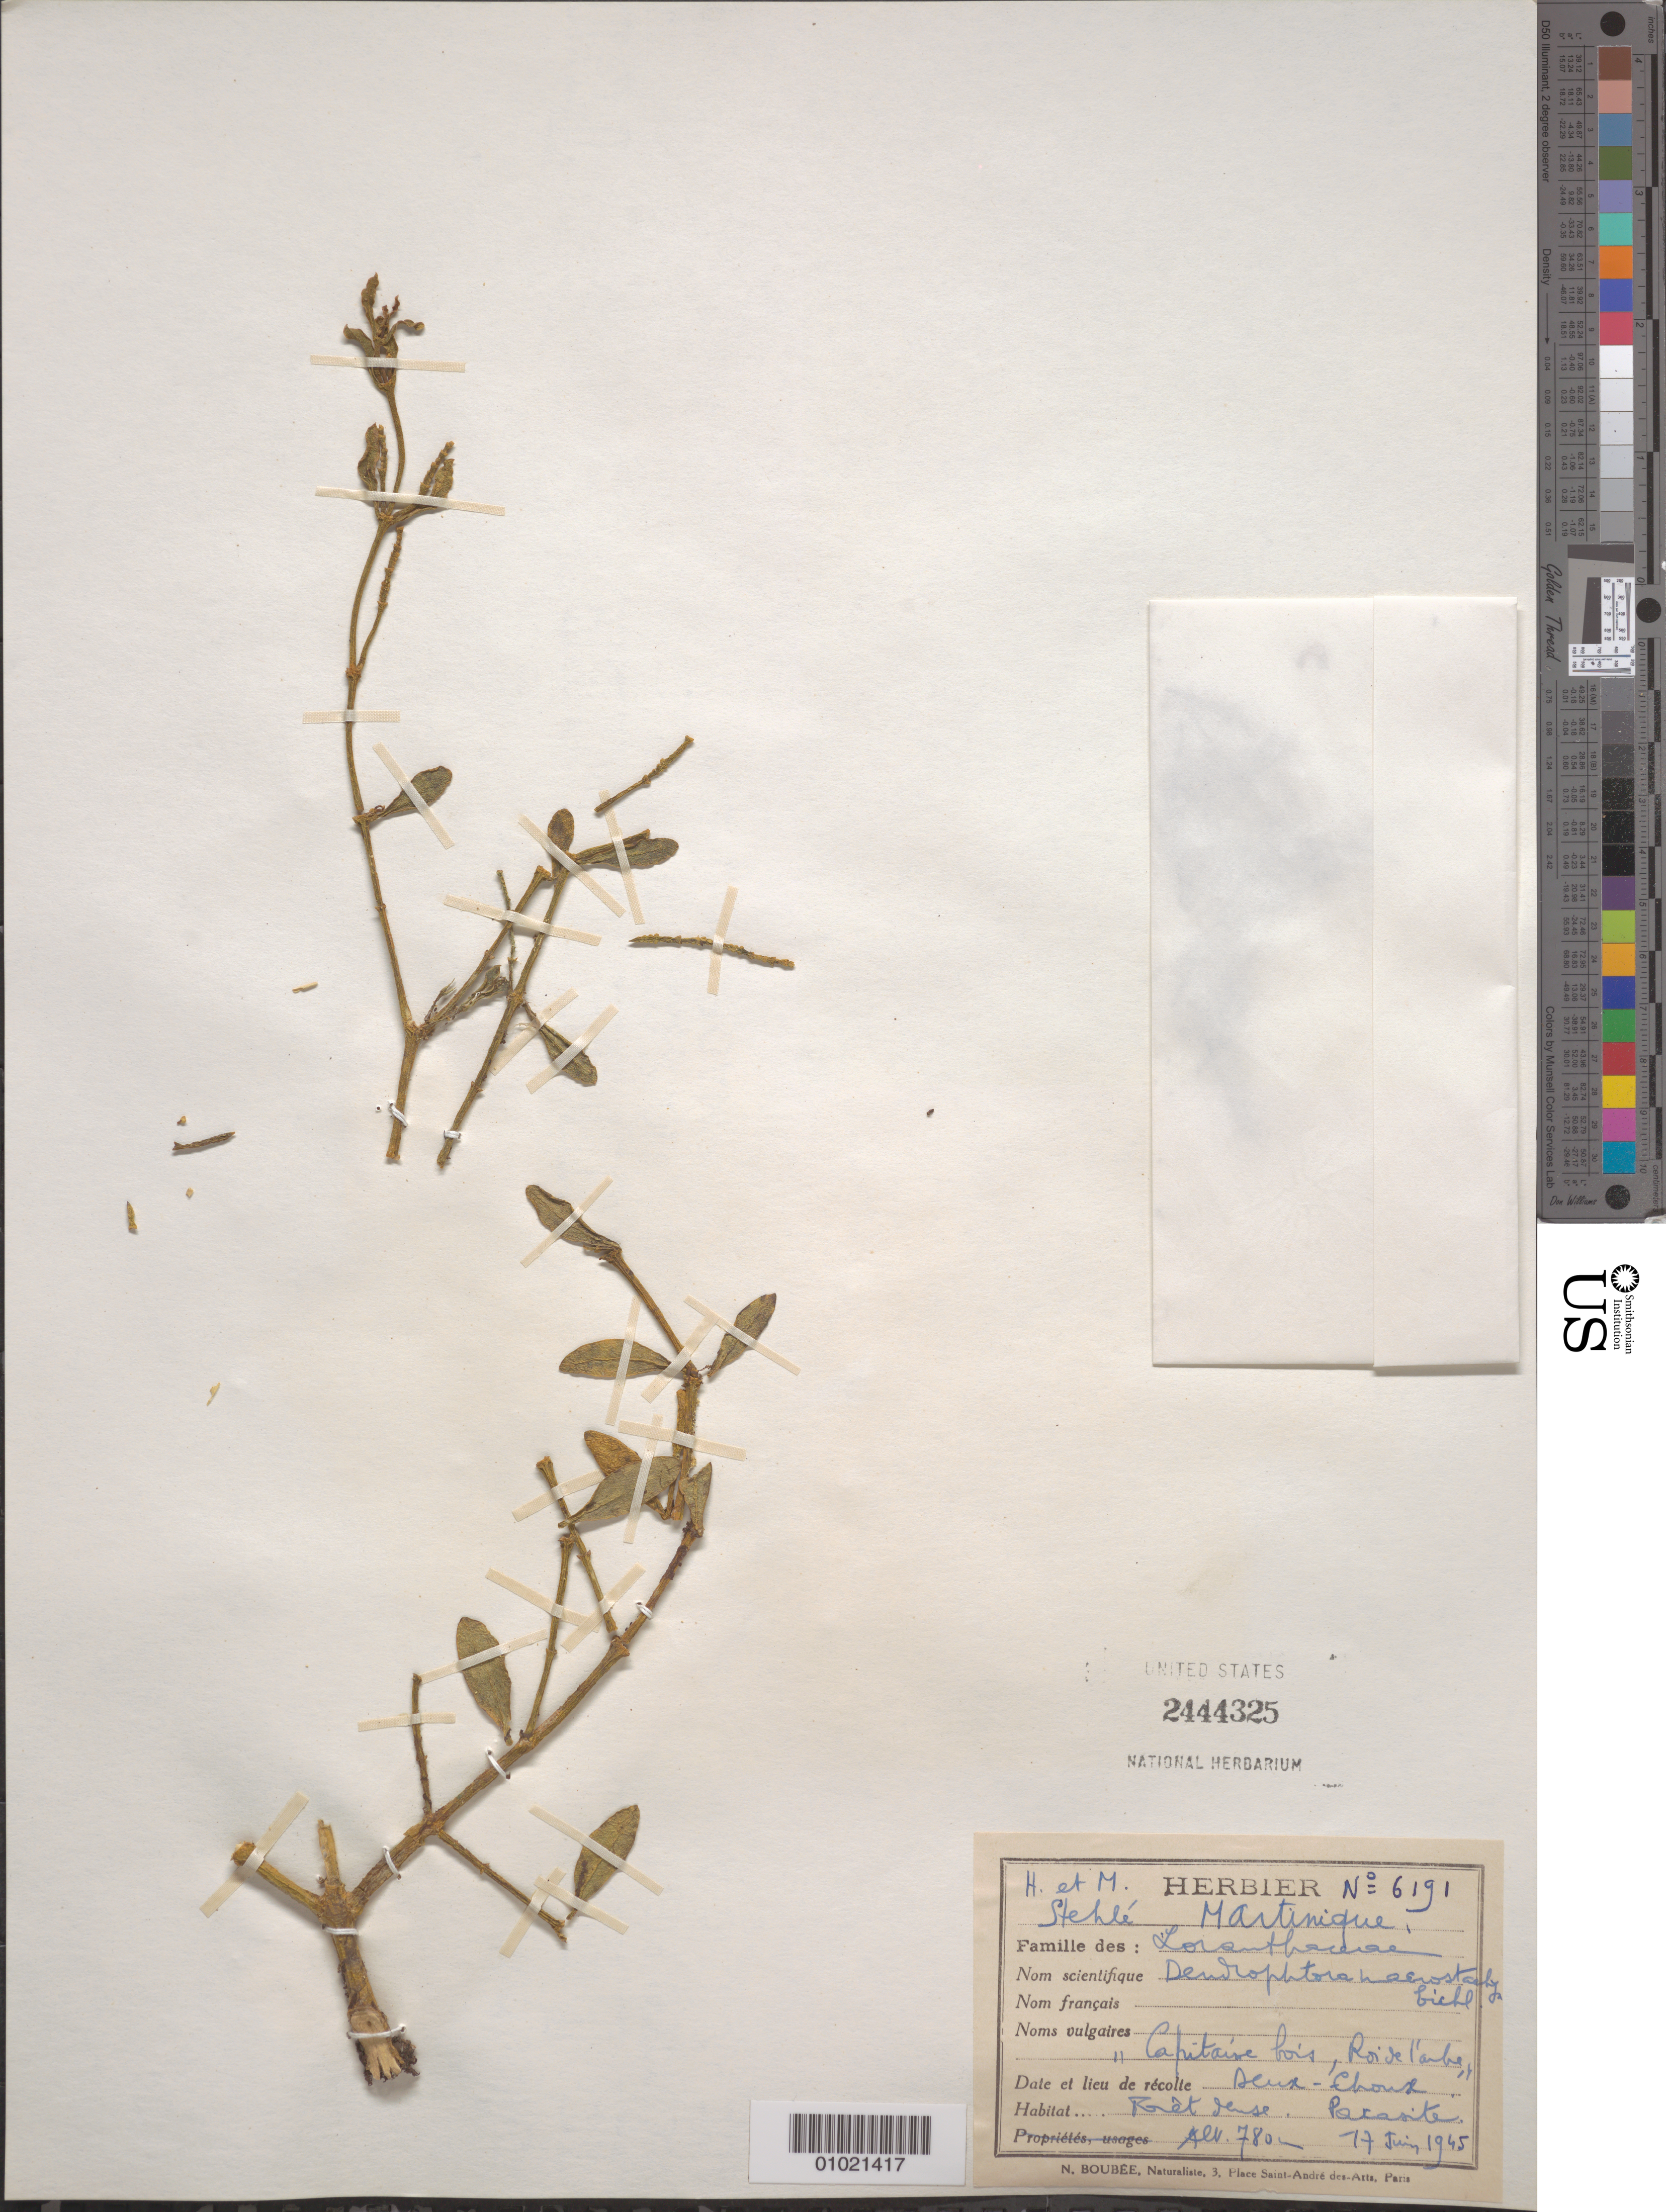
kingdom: Plantae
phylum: Tracheophyta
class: Magnoliopsida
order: Santalales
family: Viscaceae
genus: Dendrophthora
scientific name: Dendrophthora macrostachya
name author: (Jacq.) Eichler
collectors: H. Stehlé & M. Stehlé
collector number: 6191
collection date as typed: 17 Jul 1945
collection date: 1945-07-17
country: Martinique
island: Martinique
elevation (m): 780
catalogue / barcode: US 2444325